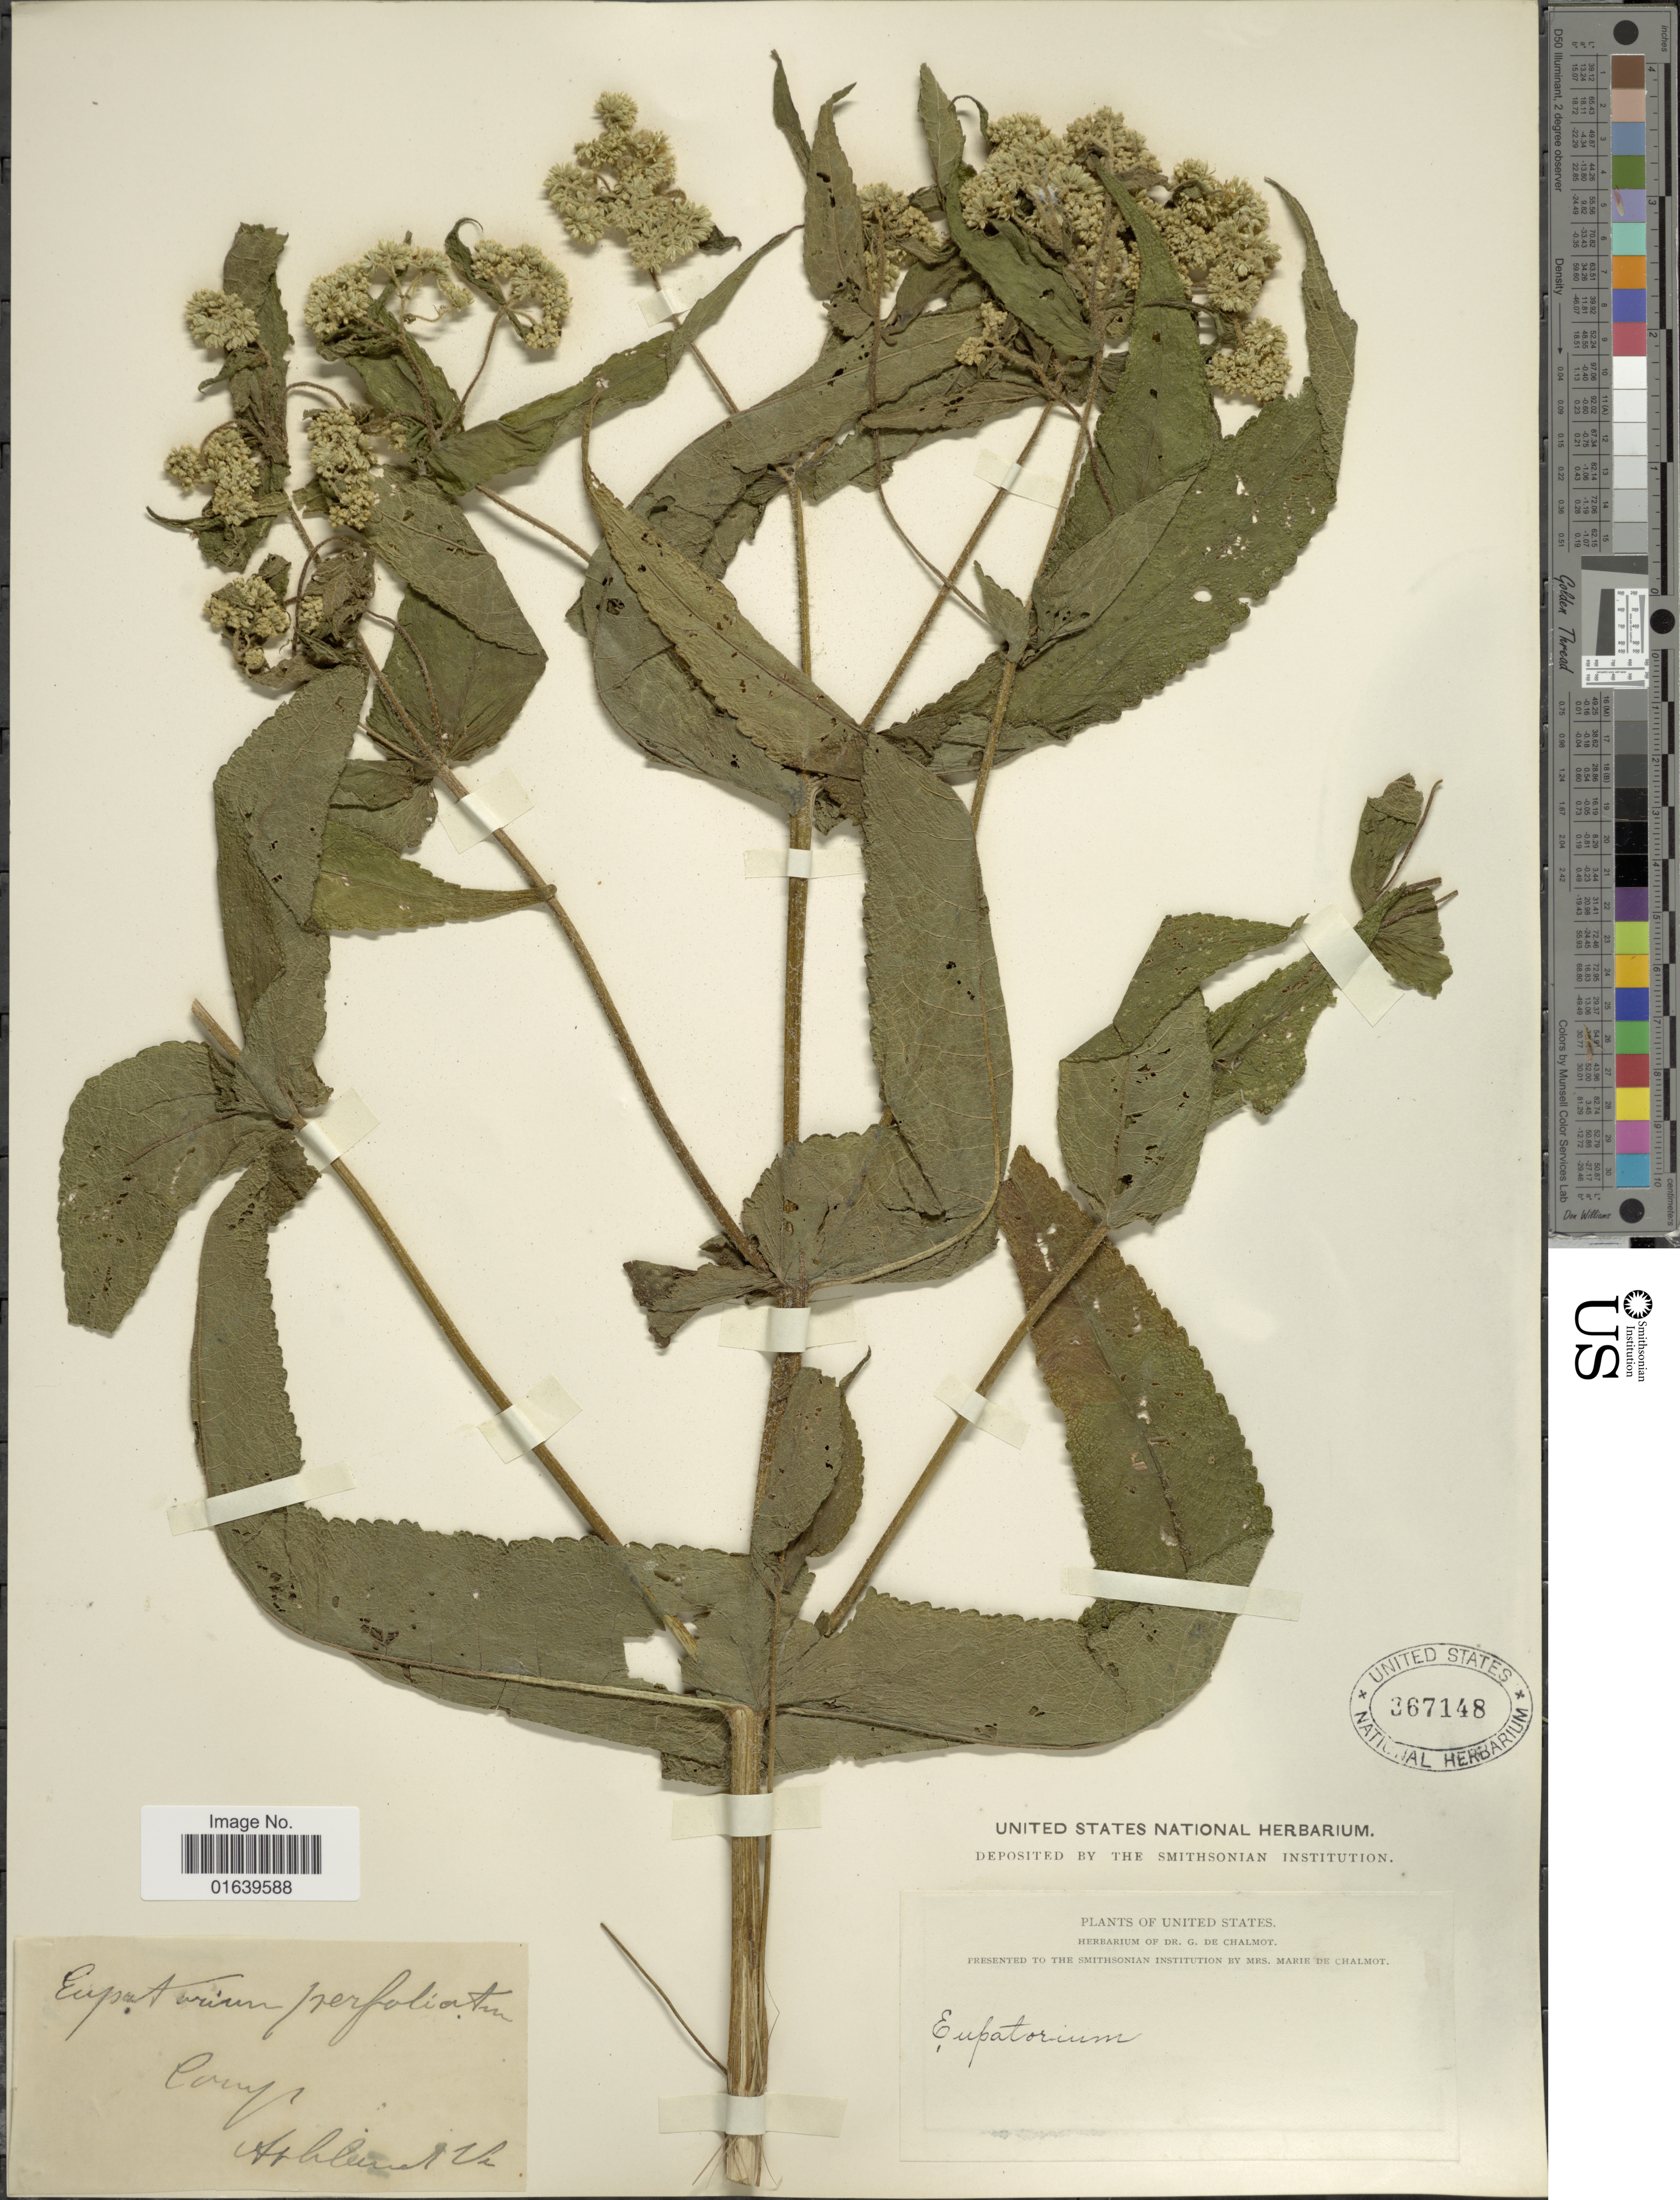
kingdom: Plantae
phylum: Tracheophyta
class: Magnoliopsida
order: Asterales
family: Asteraceae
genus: Eupatorium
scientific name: Eupatorium perfoliatum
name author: L.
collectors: G. de Chalmot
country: United States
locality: Camp, Artleud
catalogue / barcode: US 367148